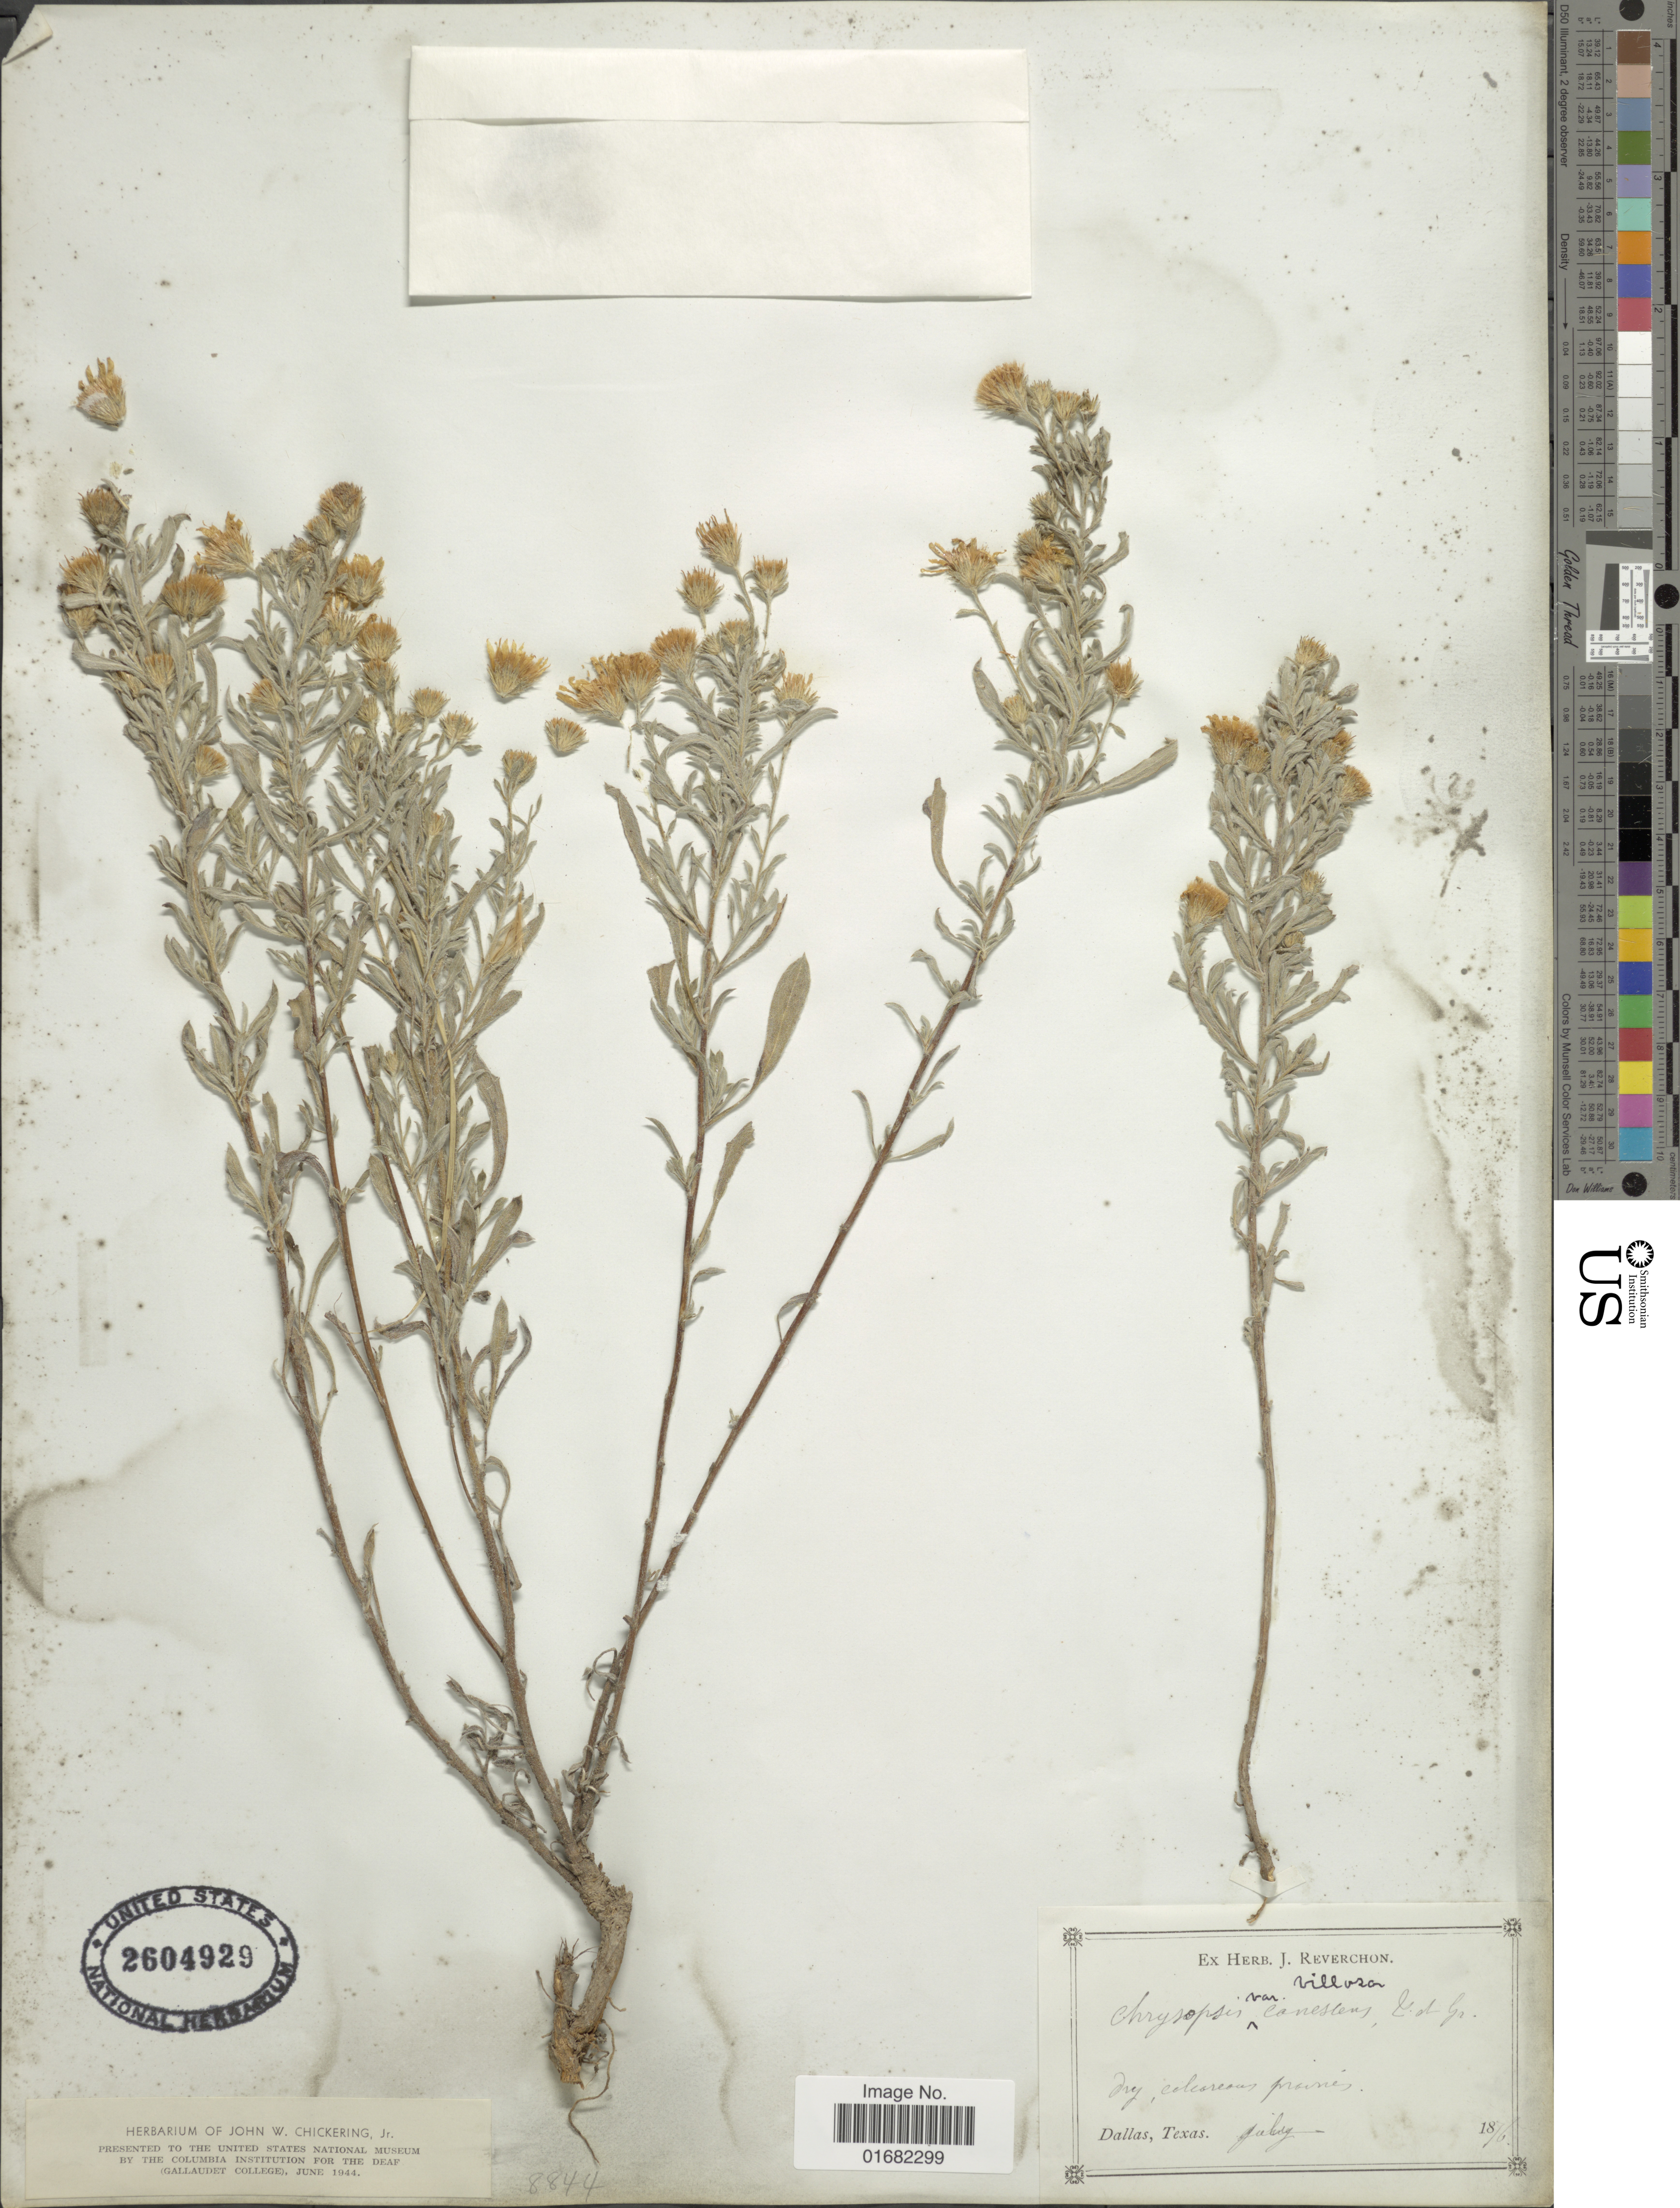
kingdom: Plantae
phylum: Tracheophyta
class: Magnoliopsida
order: Asterales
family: Asteraceae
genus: Heterotheca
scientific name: Heterotheca canescens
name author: (DC.) Shinners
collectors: ex herb. J. Reverchon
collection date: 1876-07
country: United States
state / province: Texas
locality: Dallas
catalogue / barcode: US 2604929